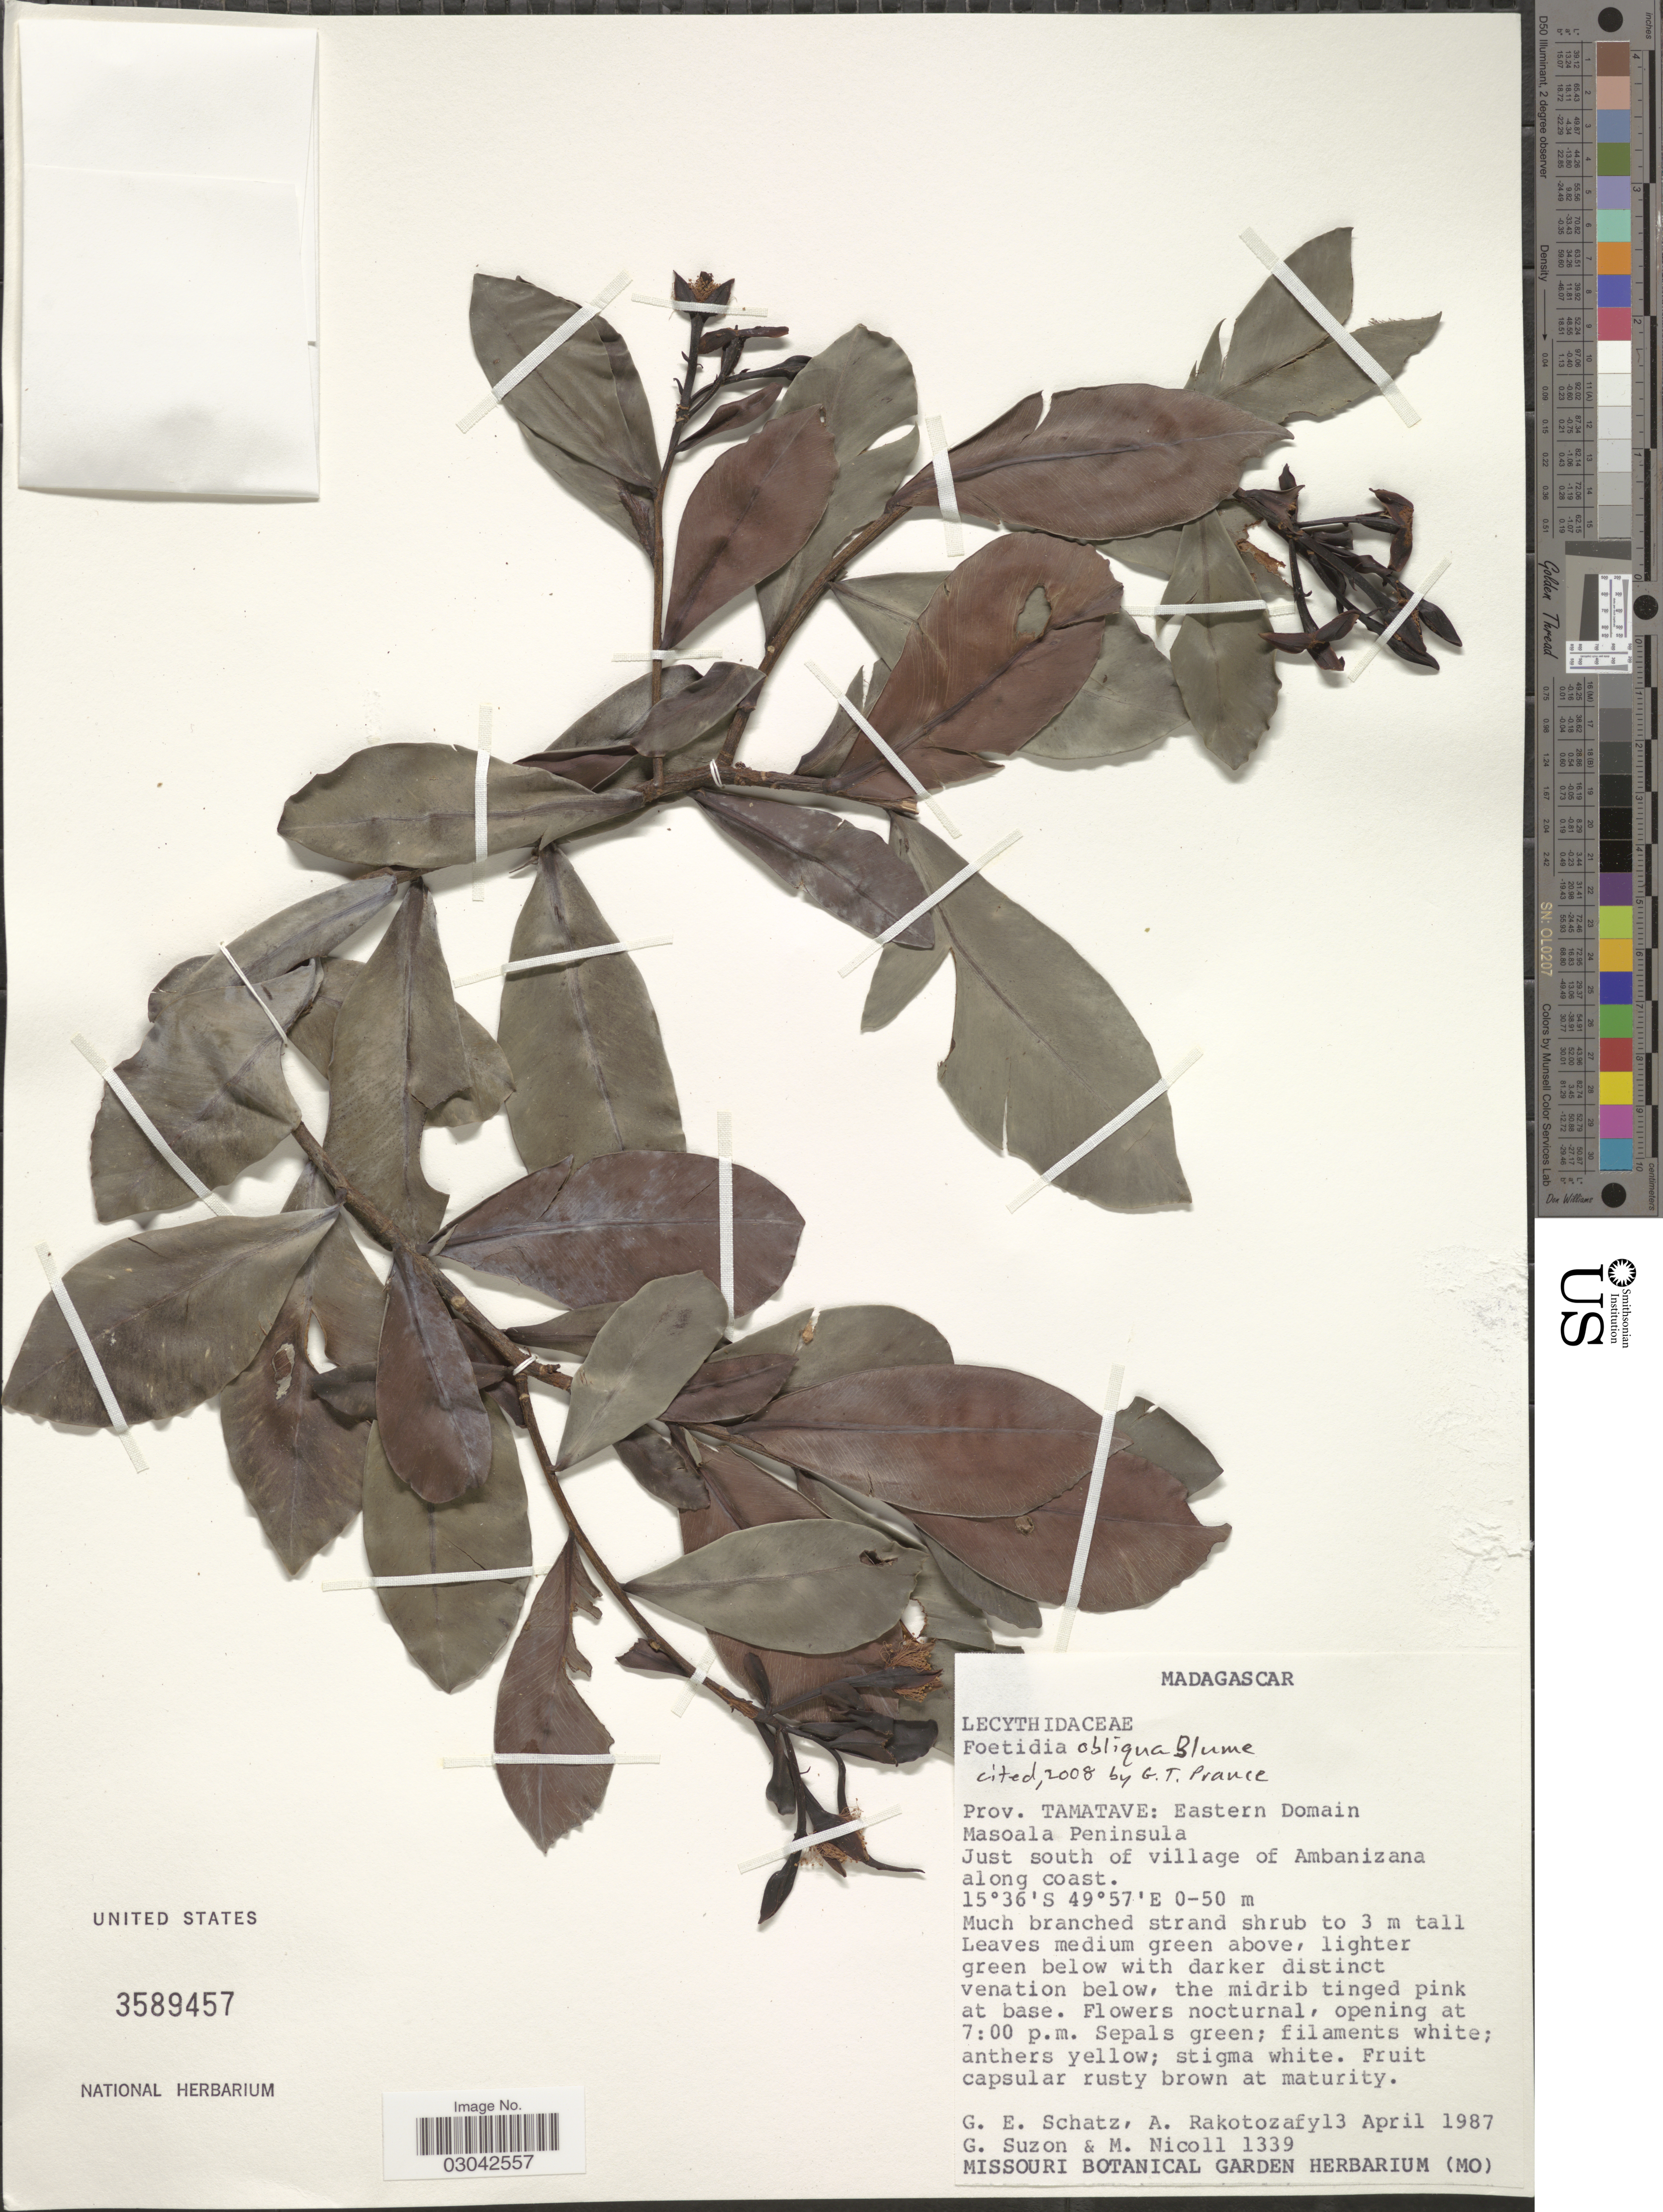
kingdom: Plantae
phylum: Tracheophyta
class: Magnoliopsida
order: Ericales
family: Lecythidaceae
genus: Foetidia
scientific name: Foetidia obliqua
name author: Blume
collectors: G. Schatz, A. Rakotozafy, G. Suzon & M. Nicoll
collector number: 1339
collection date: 1987-04-13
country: Madagascar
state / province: Analanjirofo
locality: Prov. Tamatave: Eastern Domain Masoala Peninsula. Just south of village of Ambanizana along coast.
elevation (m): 0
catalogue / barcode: US 3589457